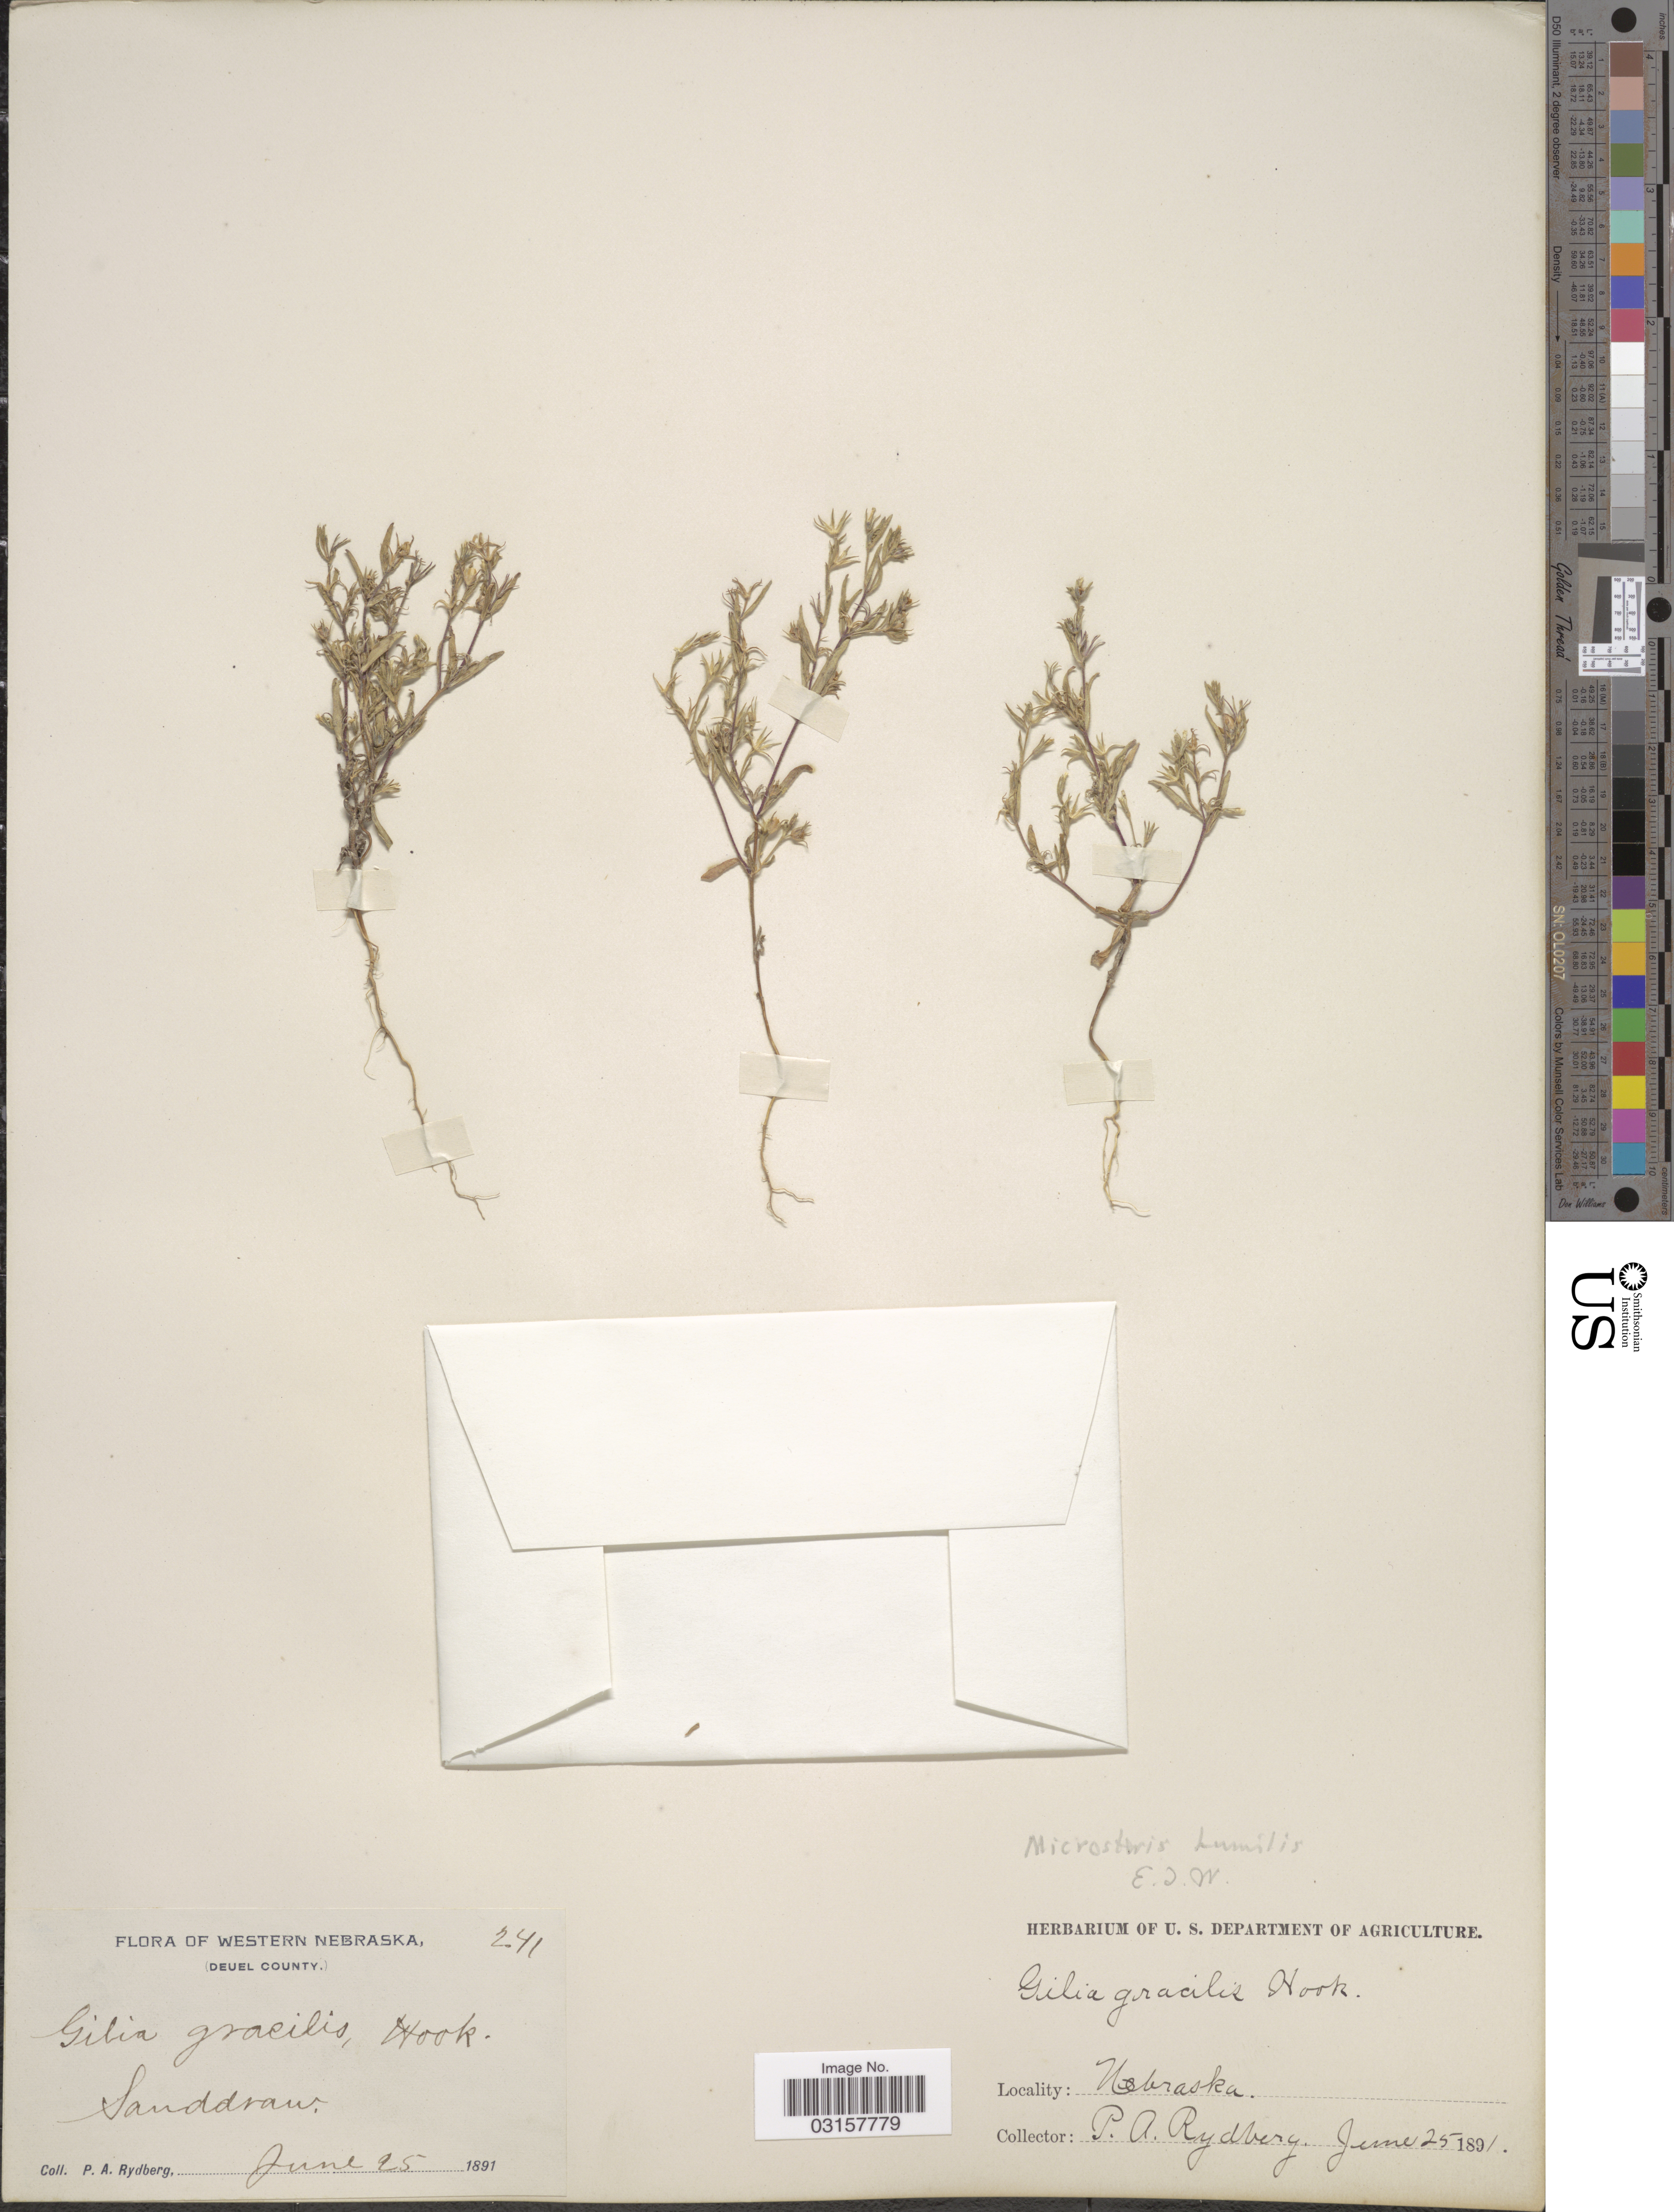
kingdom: Plantae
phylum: Tracheophyta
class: Magnoliopsida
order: Ericales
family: Polemoniaceae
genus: Microsteris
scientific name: Microsteris gracilis var. humilior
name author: (Hook.) Cronquist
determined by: (US) Smithsonian Institution - National Museum of Natural History - Department of Botany (UNITED STATES)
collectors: P. A. Rydberg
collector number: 241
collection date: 1891-06-25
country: United States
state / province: Nebraska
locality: Western Nebraska (Deuel County). Sanddraw.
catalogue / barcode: US 103250